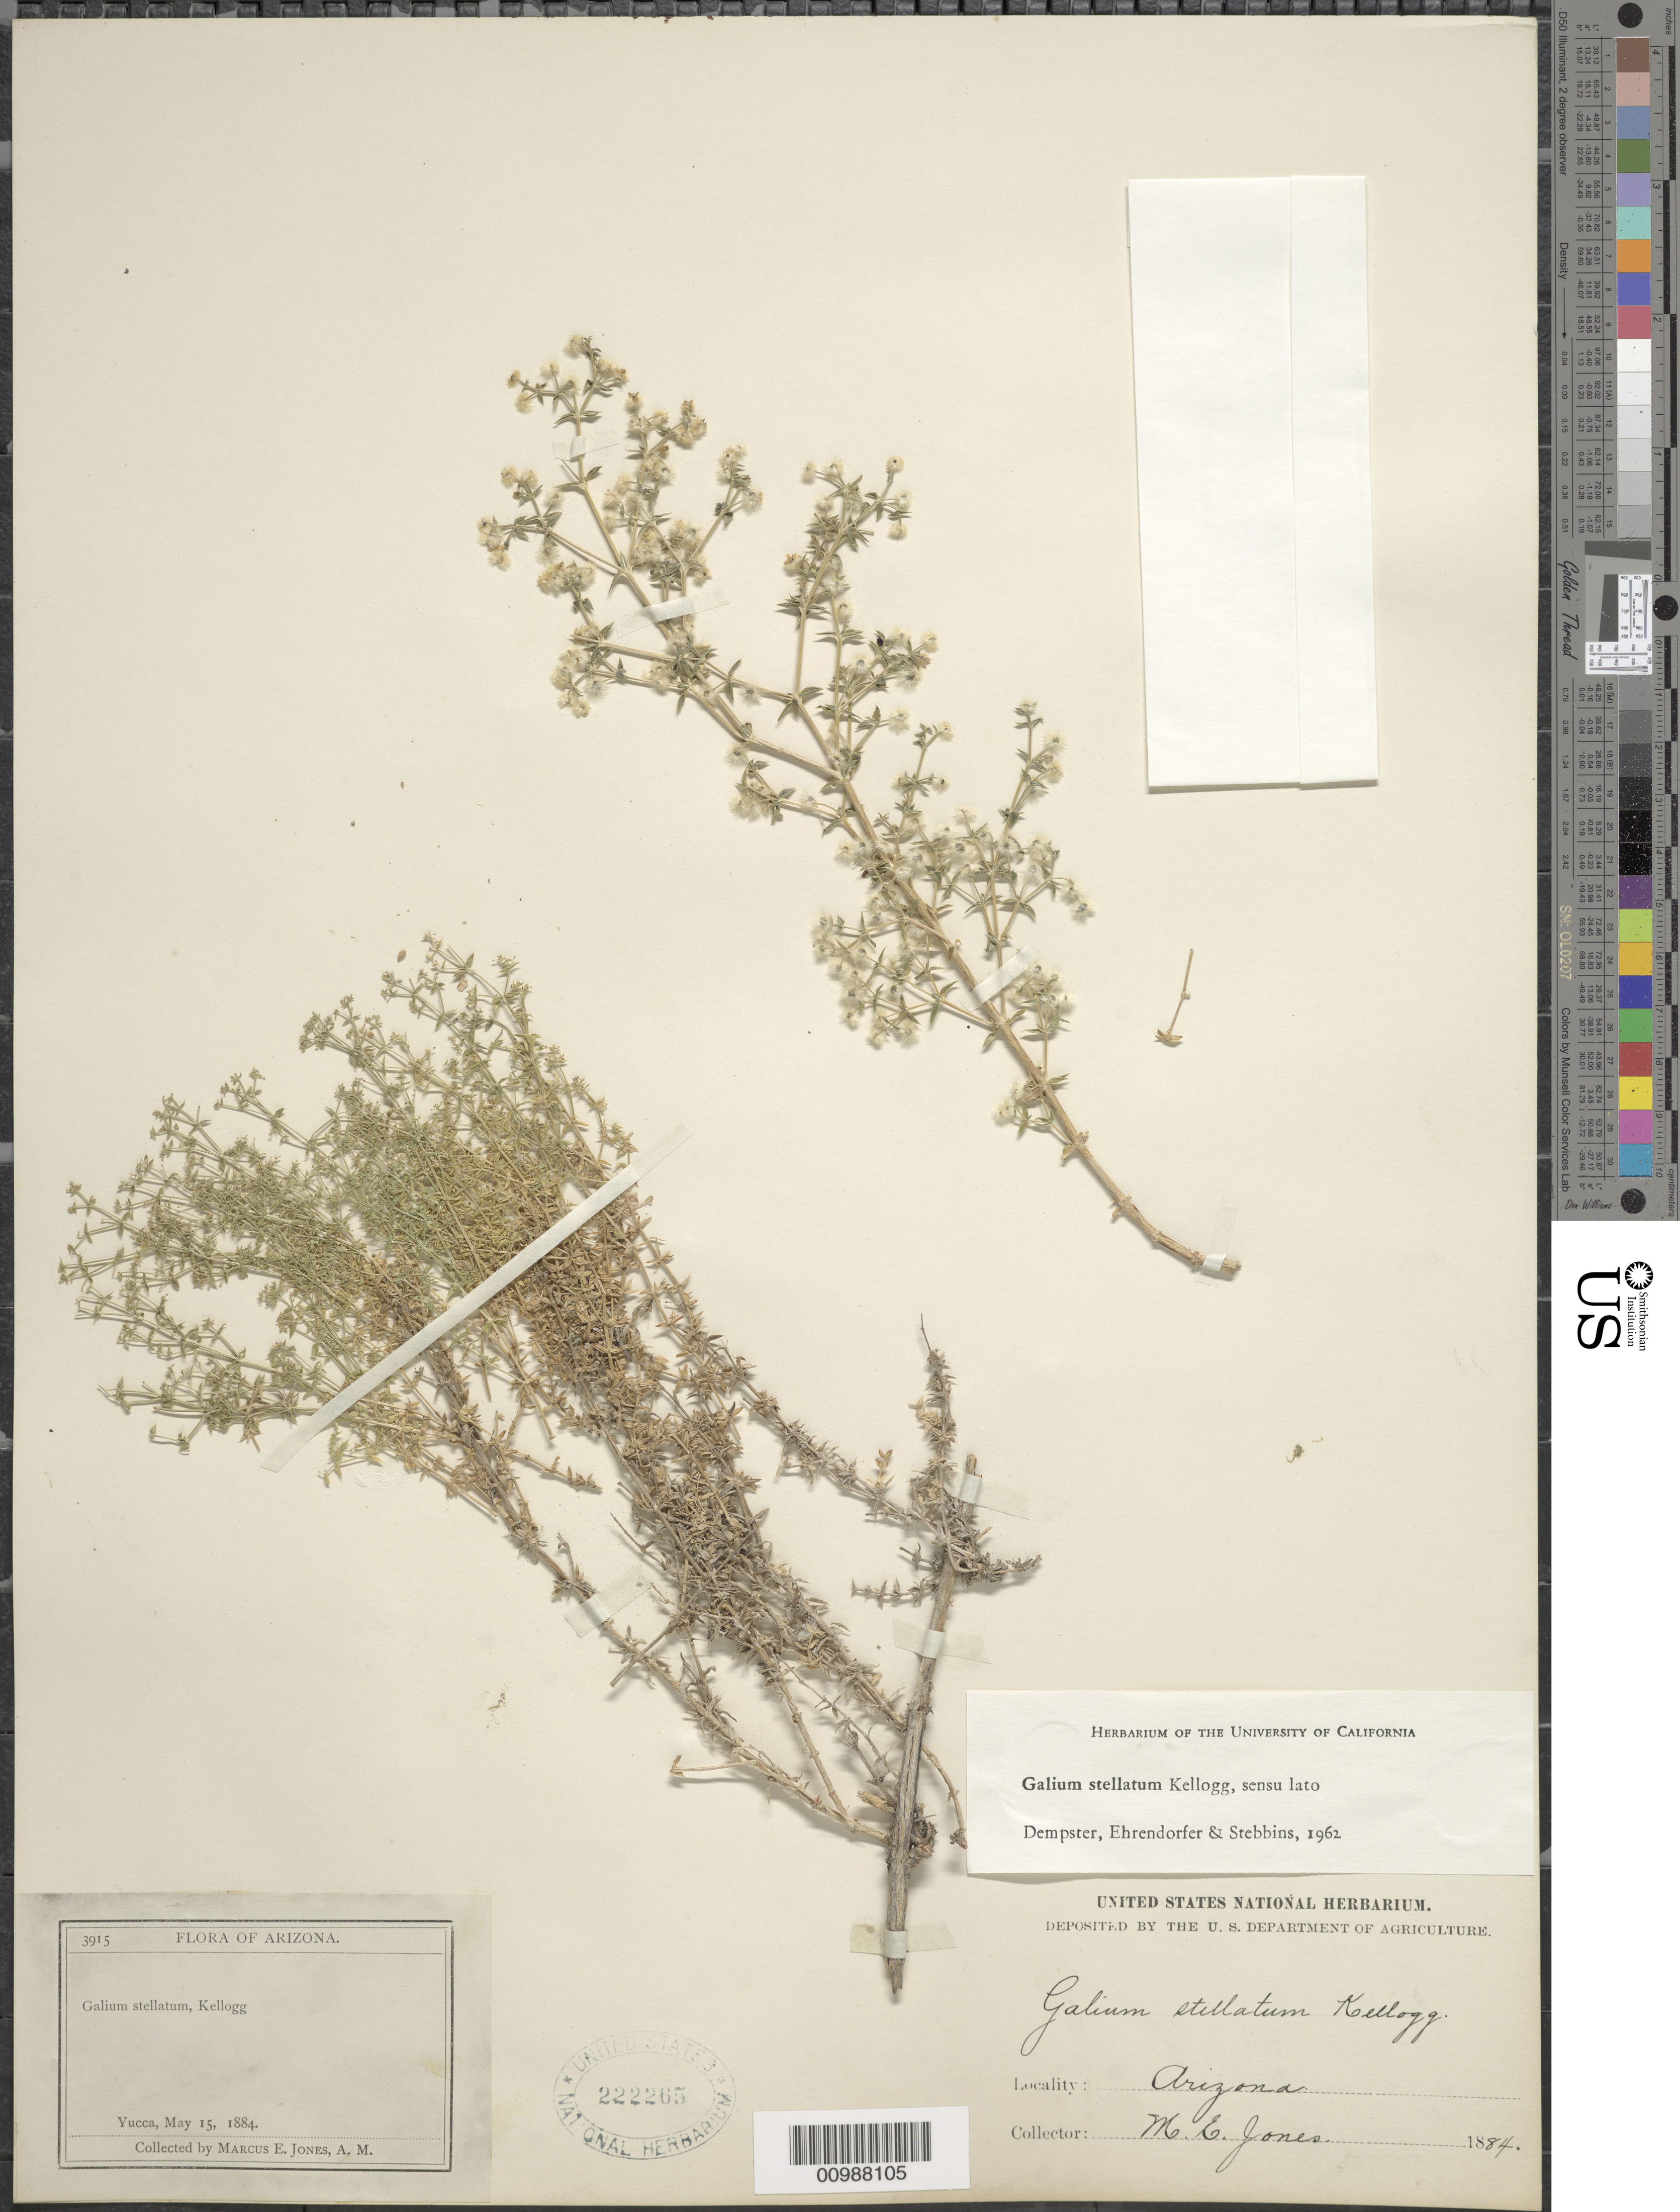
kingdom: Plantae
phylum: Tracheophyta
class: Magnoliopsida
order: Gentianales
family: Rubiaceae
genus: Galium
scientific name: Galium stellatum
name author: Kellogg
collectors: M. E. Jones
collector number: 3915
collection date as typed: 15 May 1884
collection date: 1884-05-15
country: United States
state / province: Arizona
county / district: Mohave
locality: Yucca.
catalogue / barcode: US 222265